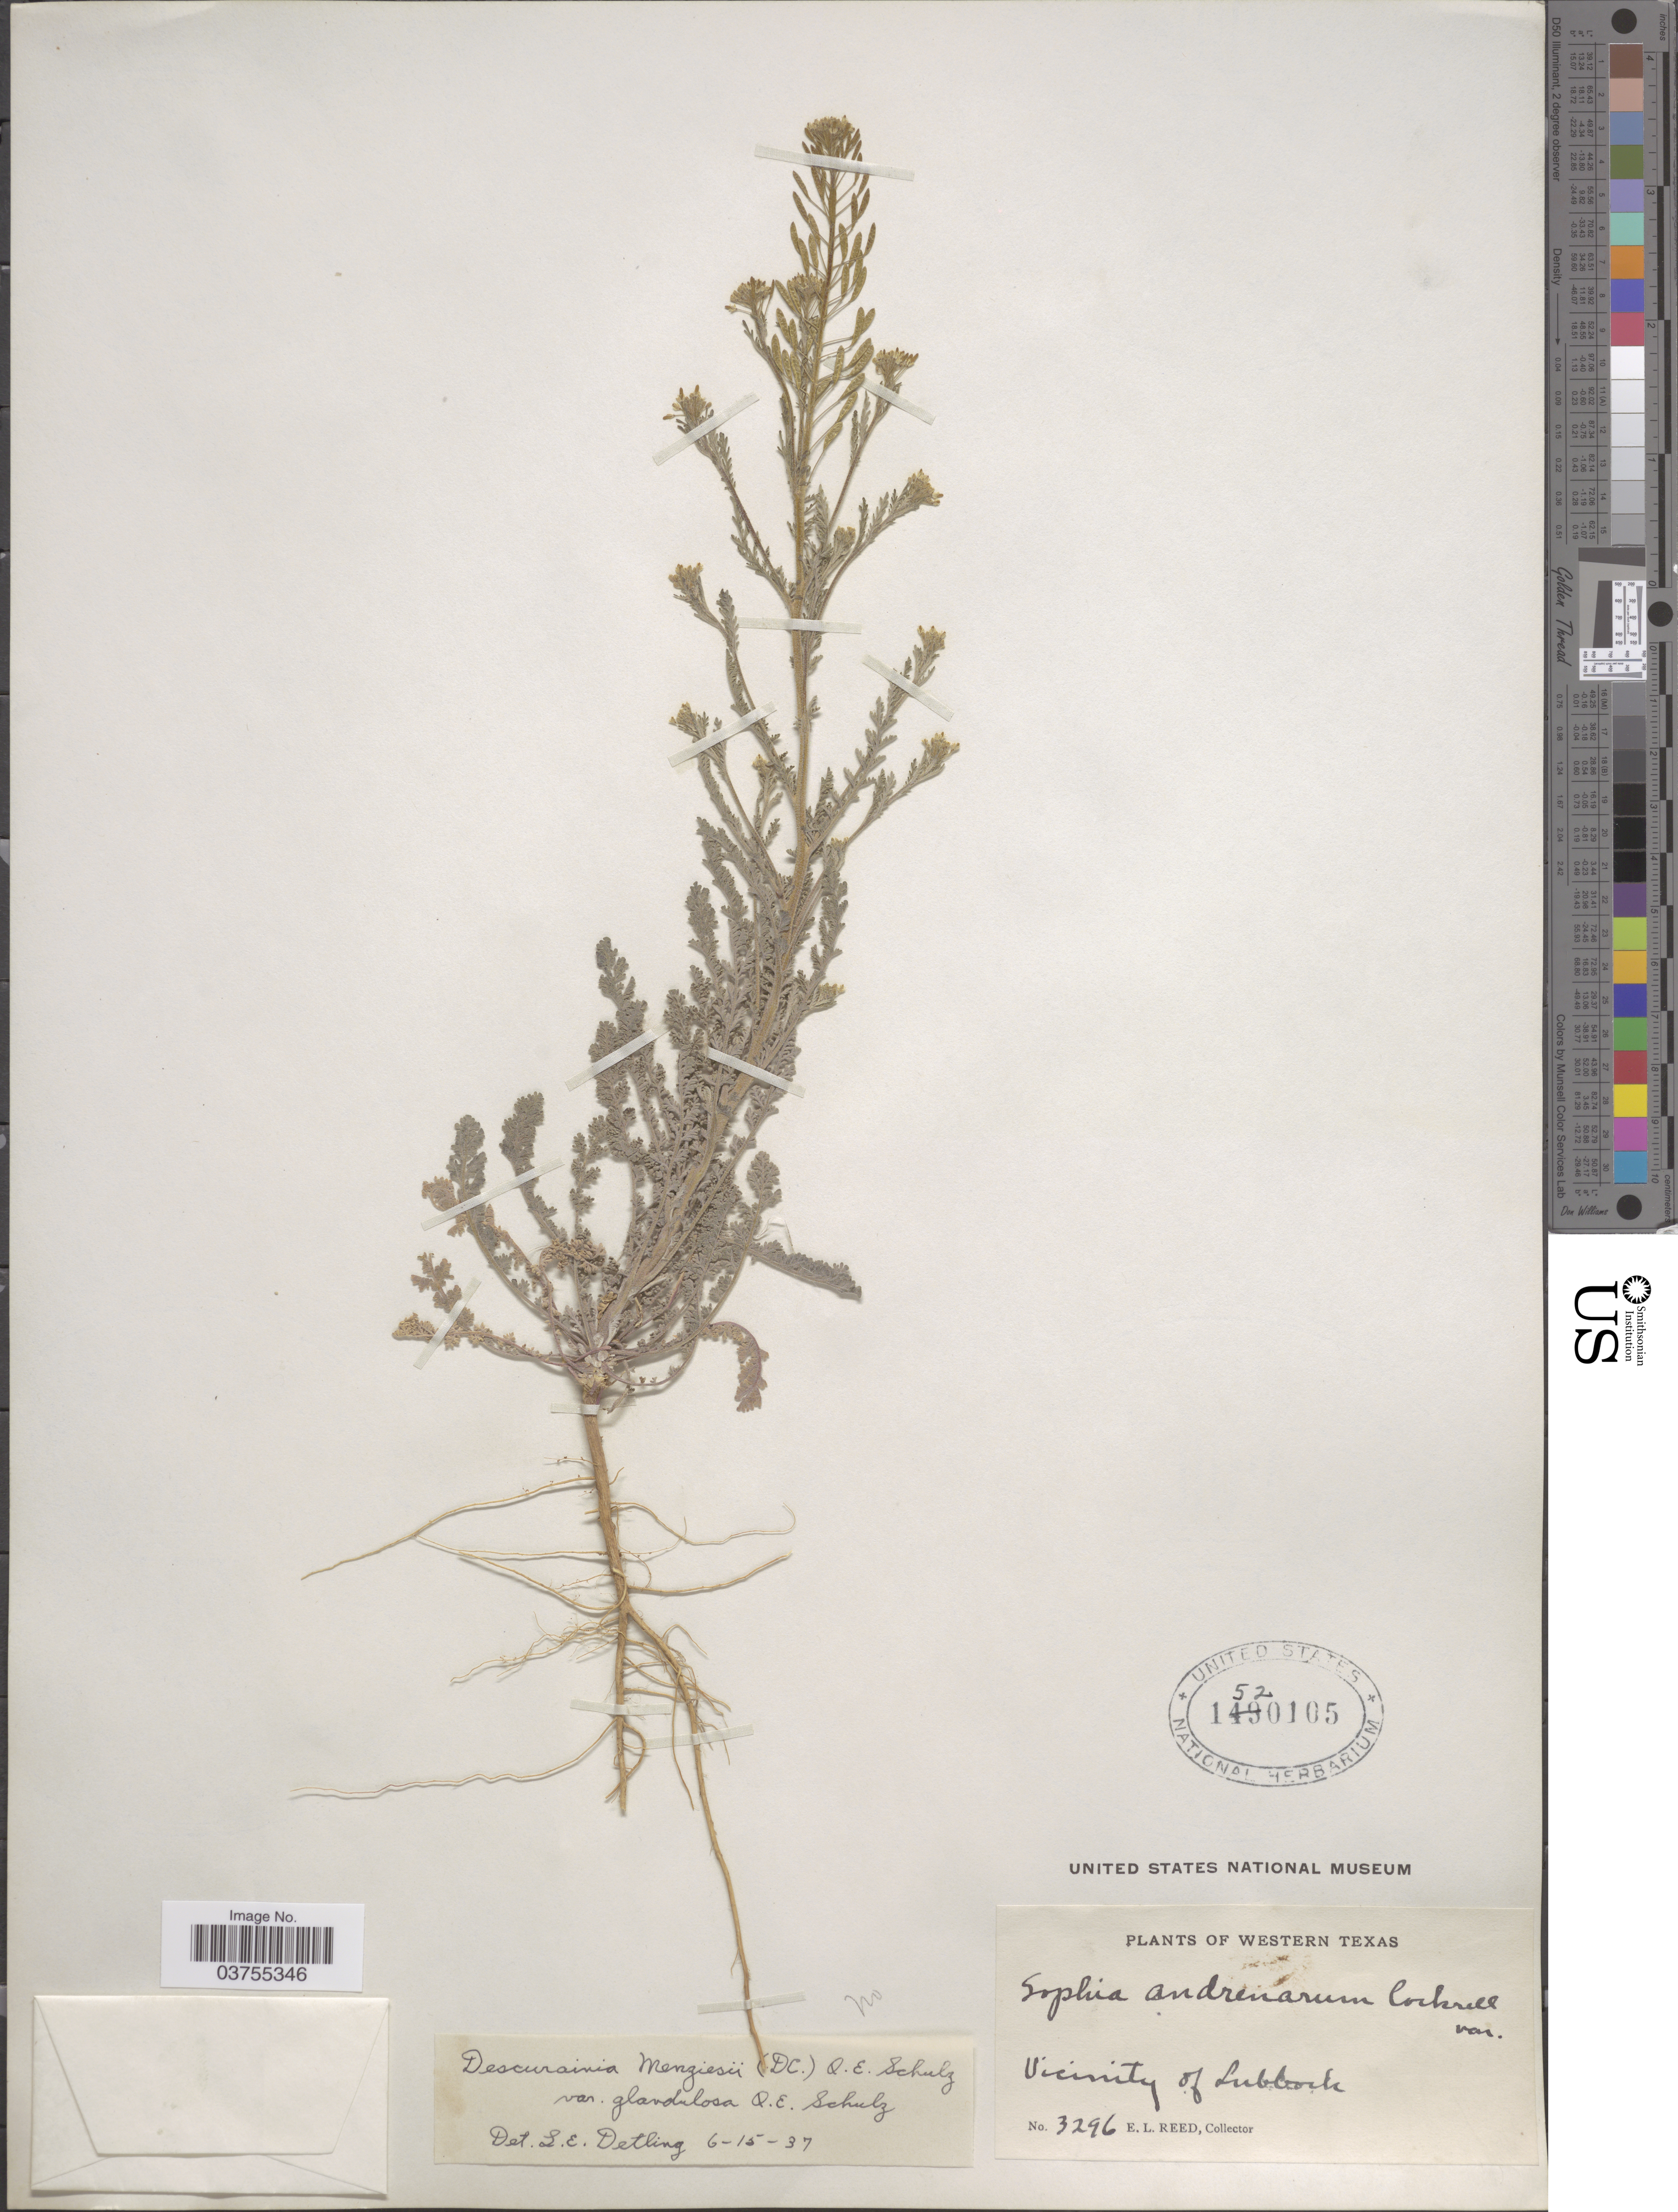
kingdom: Plantae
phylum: Tracheophyta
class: Magnoliopsida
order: Brassicales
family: Brassicaceae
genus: Descurainia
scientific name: Descurainia sp.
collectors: E. Reed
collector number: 3296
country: United States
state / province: Texas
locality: Western Texas. Vicinity of Lubbock.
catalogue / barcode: US 1520105